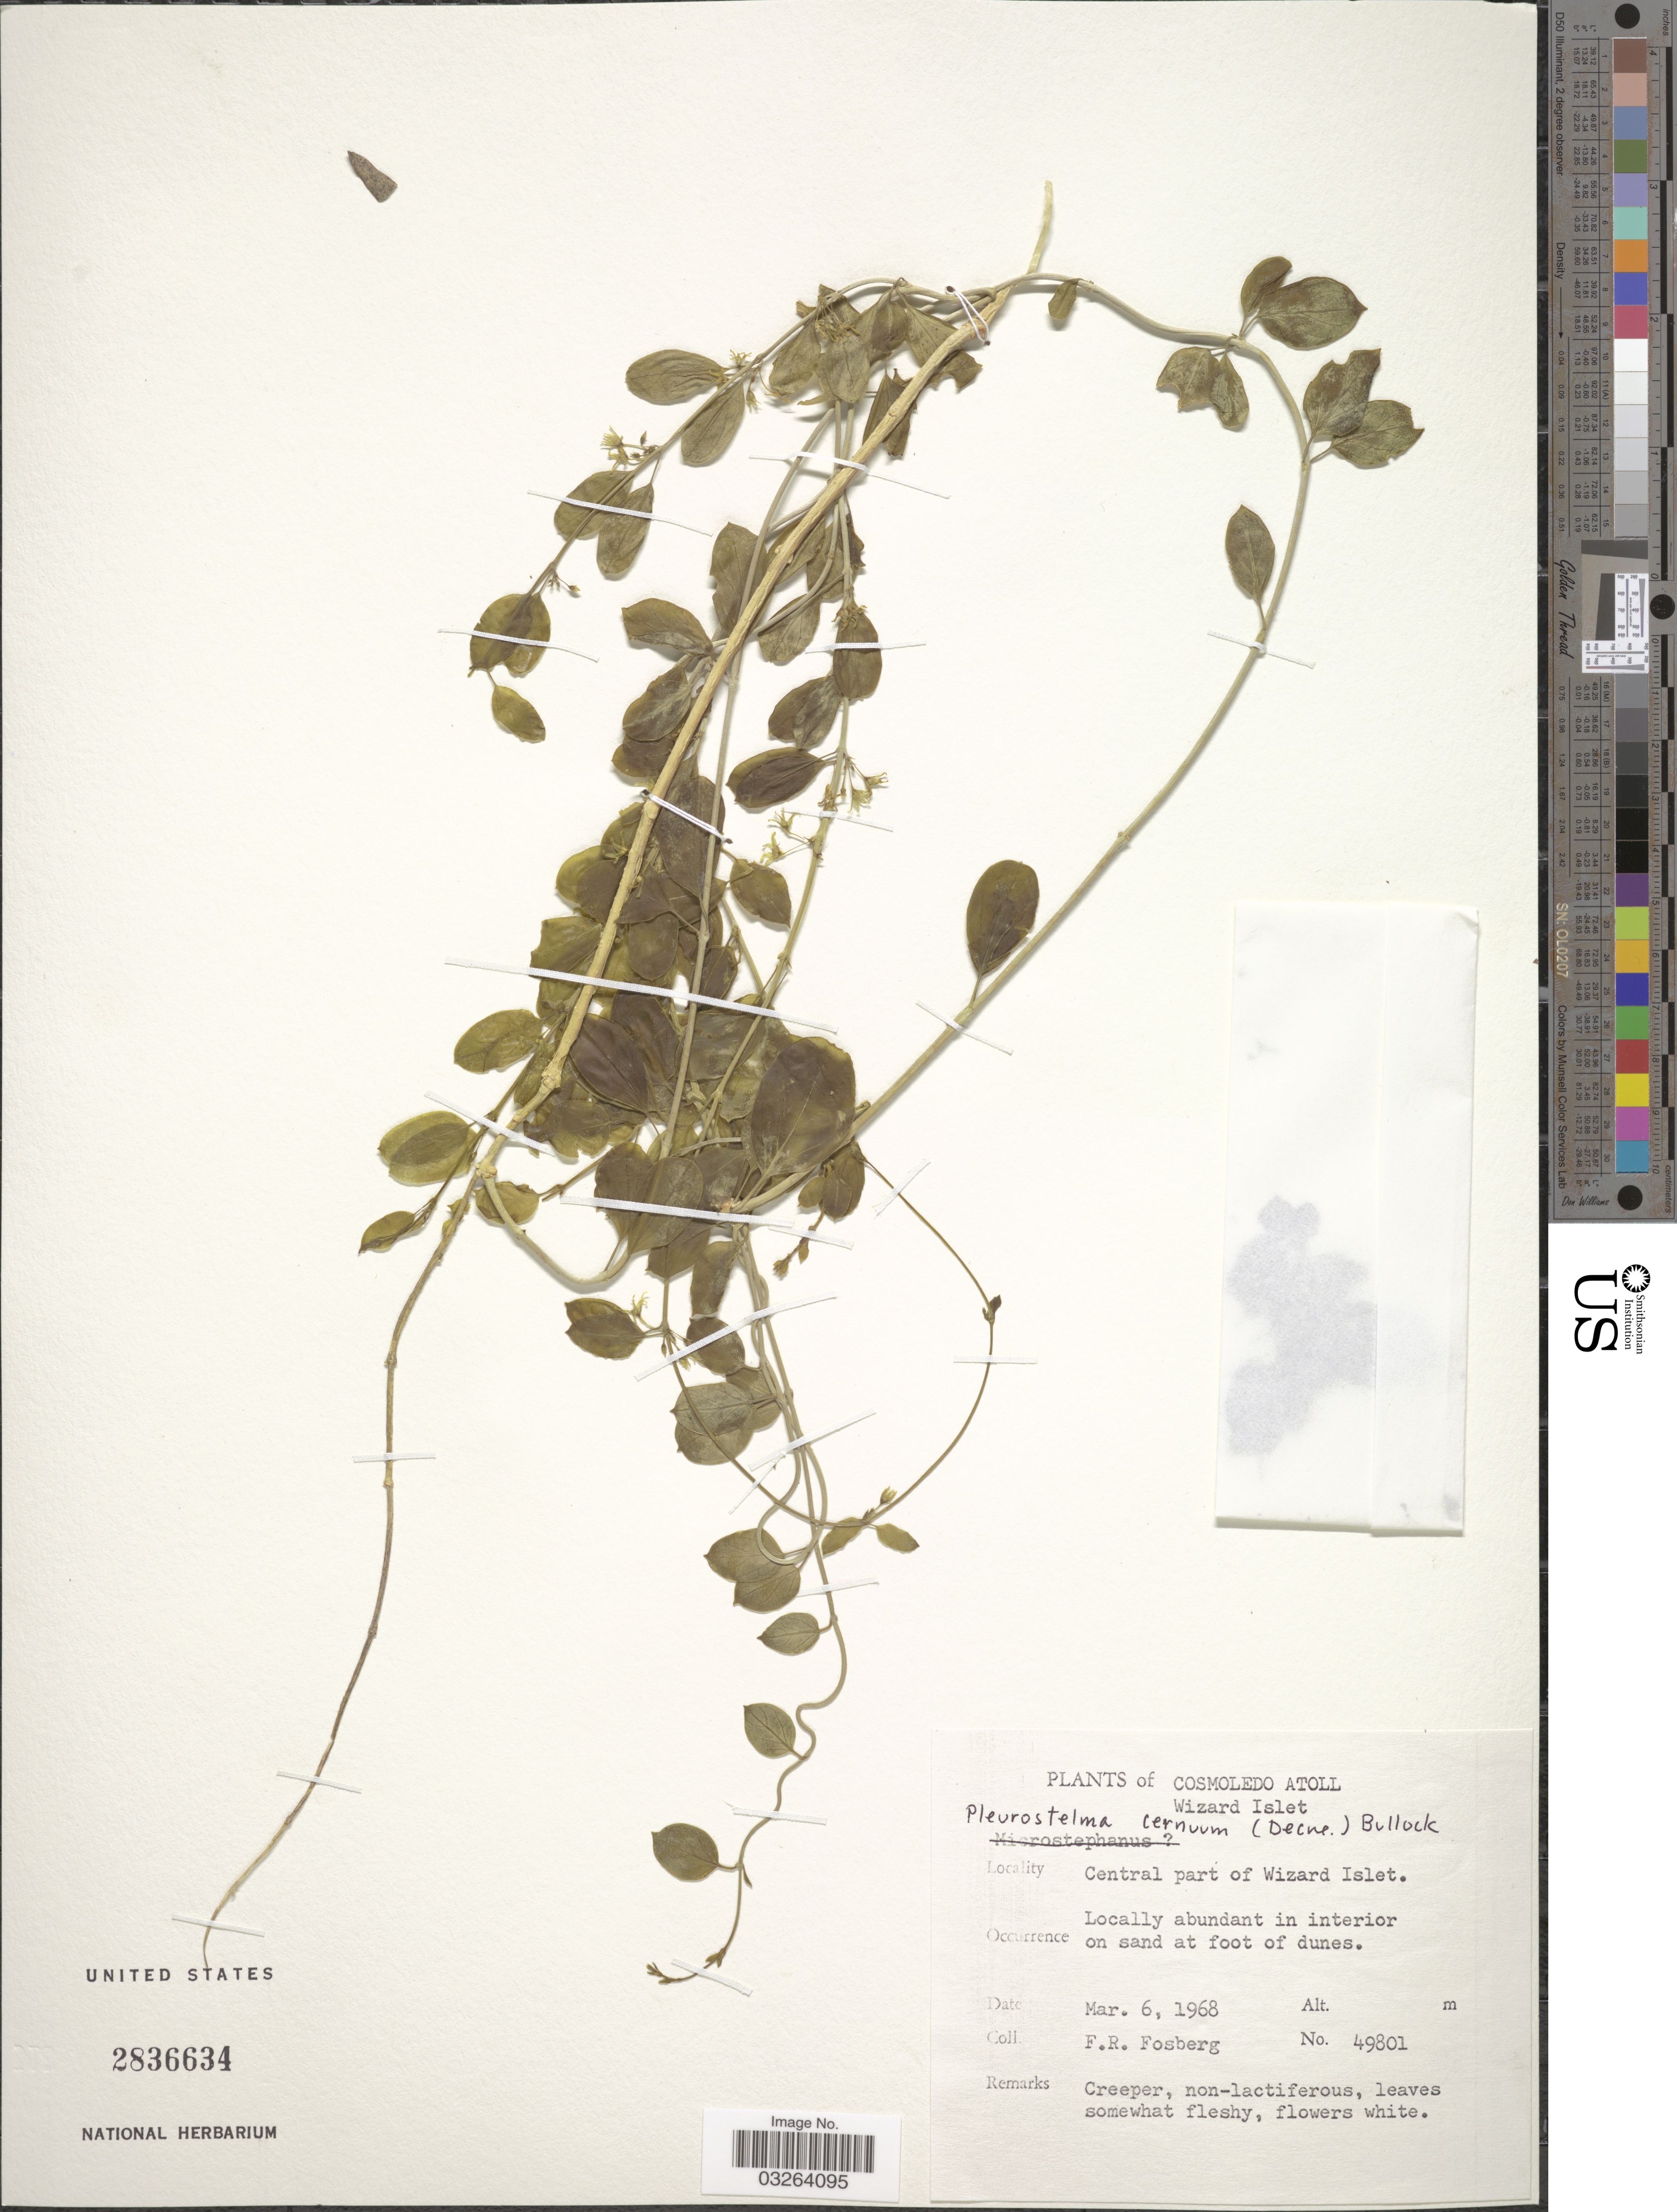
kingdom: Plantae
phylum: Tracheophyta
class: Magnoliopsida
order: Gentianales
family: Apocynaceae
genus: Pleurostelma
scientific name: Pleurostelma cernuum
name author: (Decne.) Bullock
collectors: F. R. Fosberg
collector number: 49801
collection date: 1968-03-06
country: Seychelles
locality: Cosmoledo Atoll. Wizard Islet. Central part of Wizard Islet.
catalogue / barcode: US 2836634